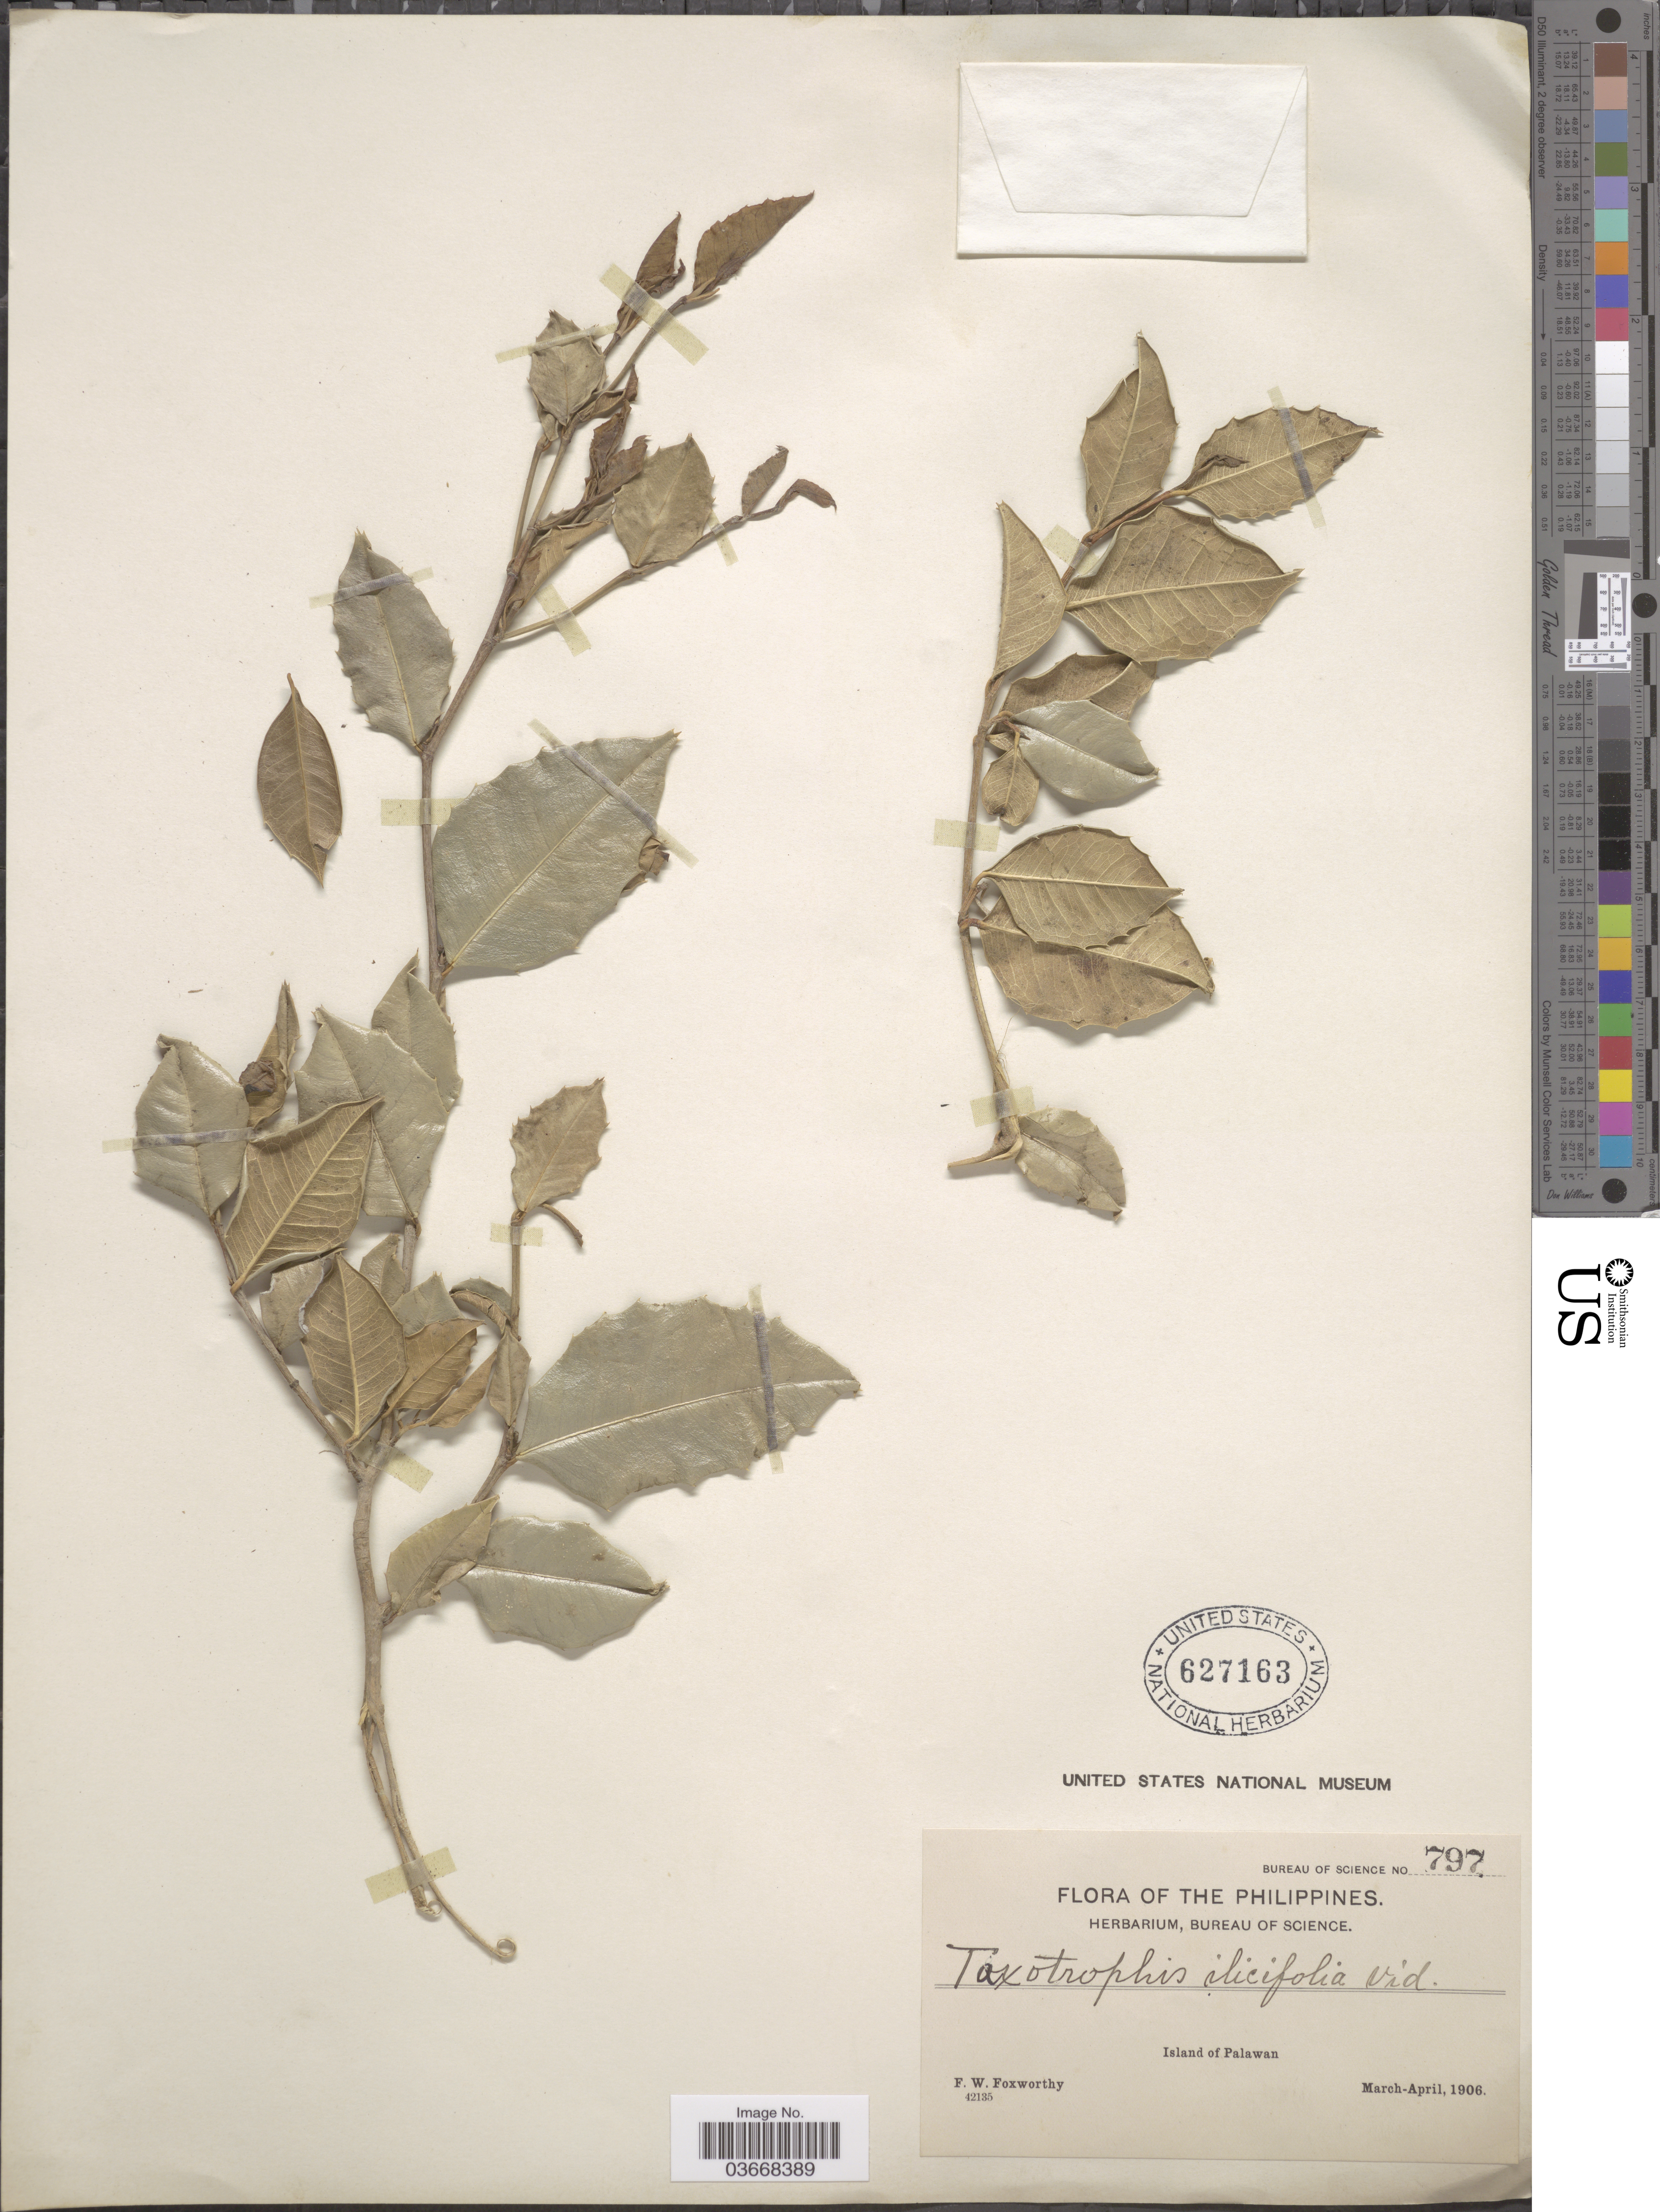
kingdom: Plantae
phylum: Tracheophyta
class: Magnoliopsida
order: Rosales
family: Moraceae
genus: Taxotrophis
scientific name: Taxotrophis ilicifolia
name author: (Kurz) S. Vidal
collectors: F. W. Foxworthy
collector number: Bureau of Science 797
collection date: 1906-03/1906-04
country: Philippines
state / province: Mimaropa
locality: Island of Palawan.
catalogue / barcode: US 627163